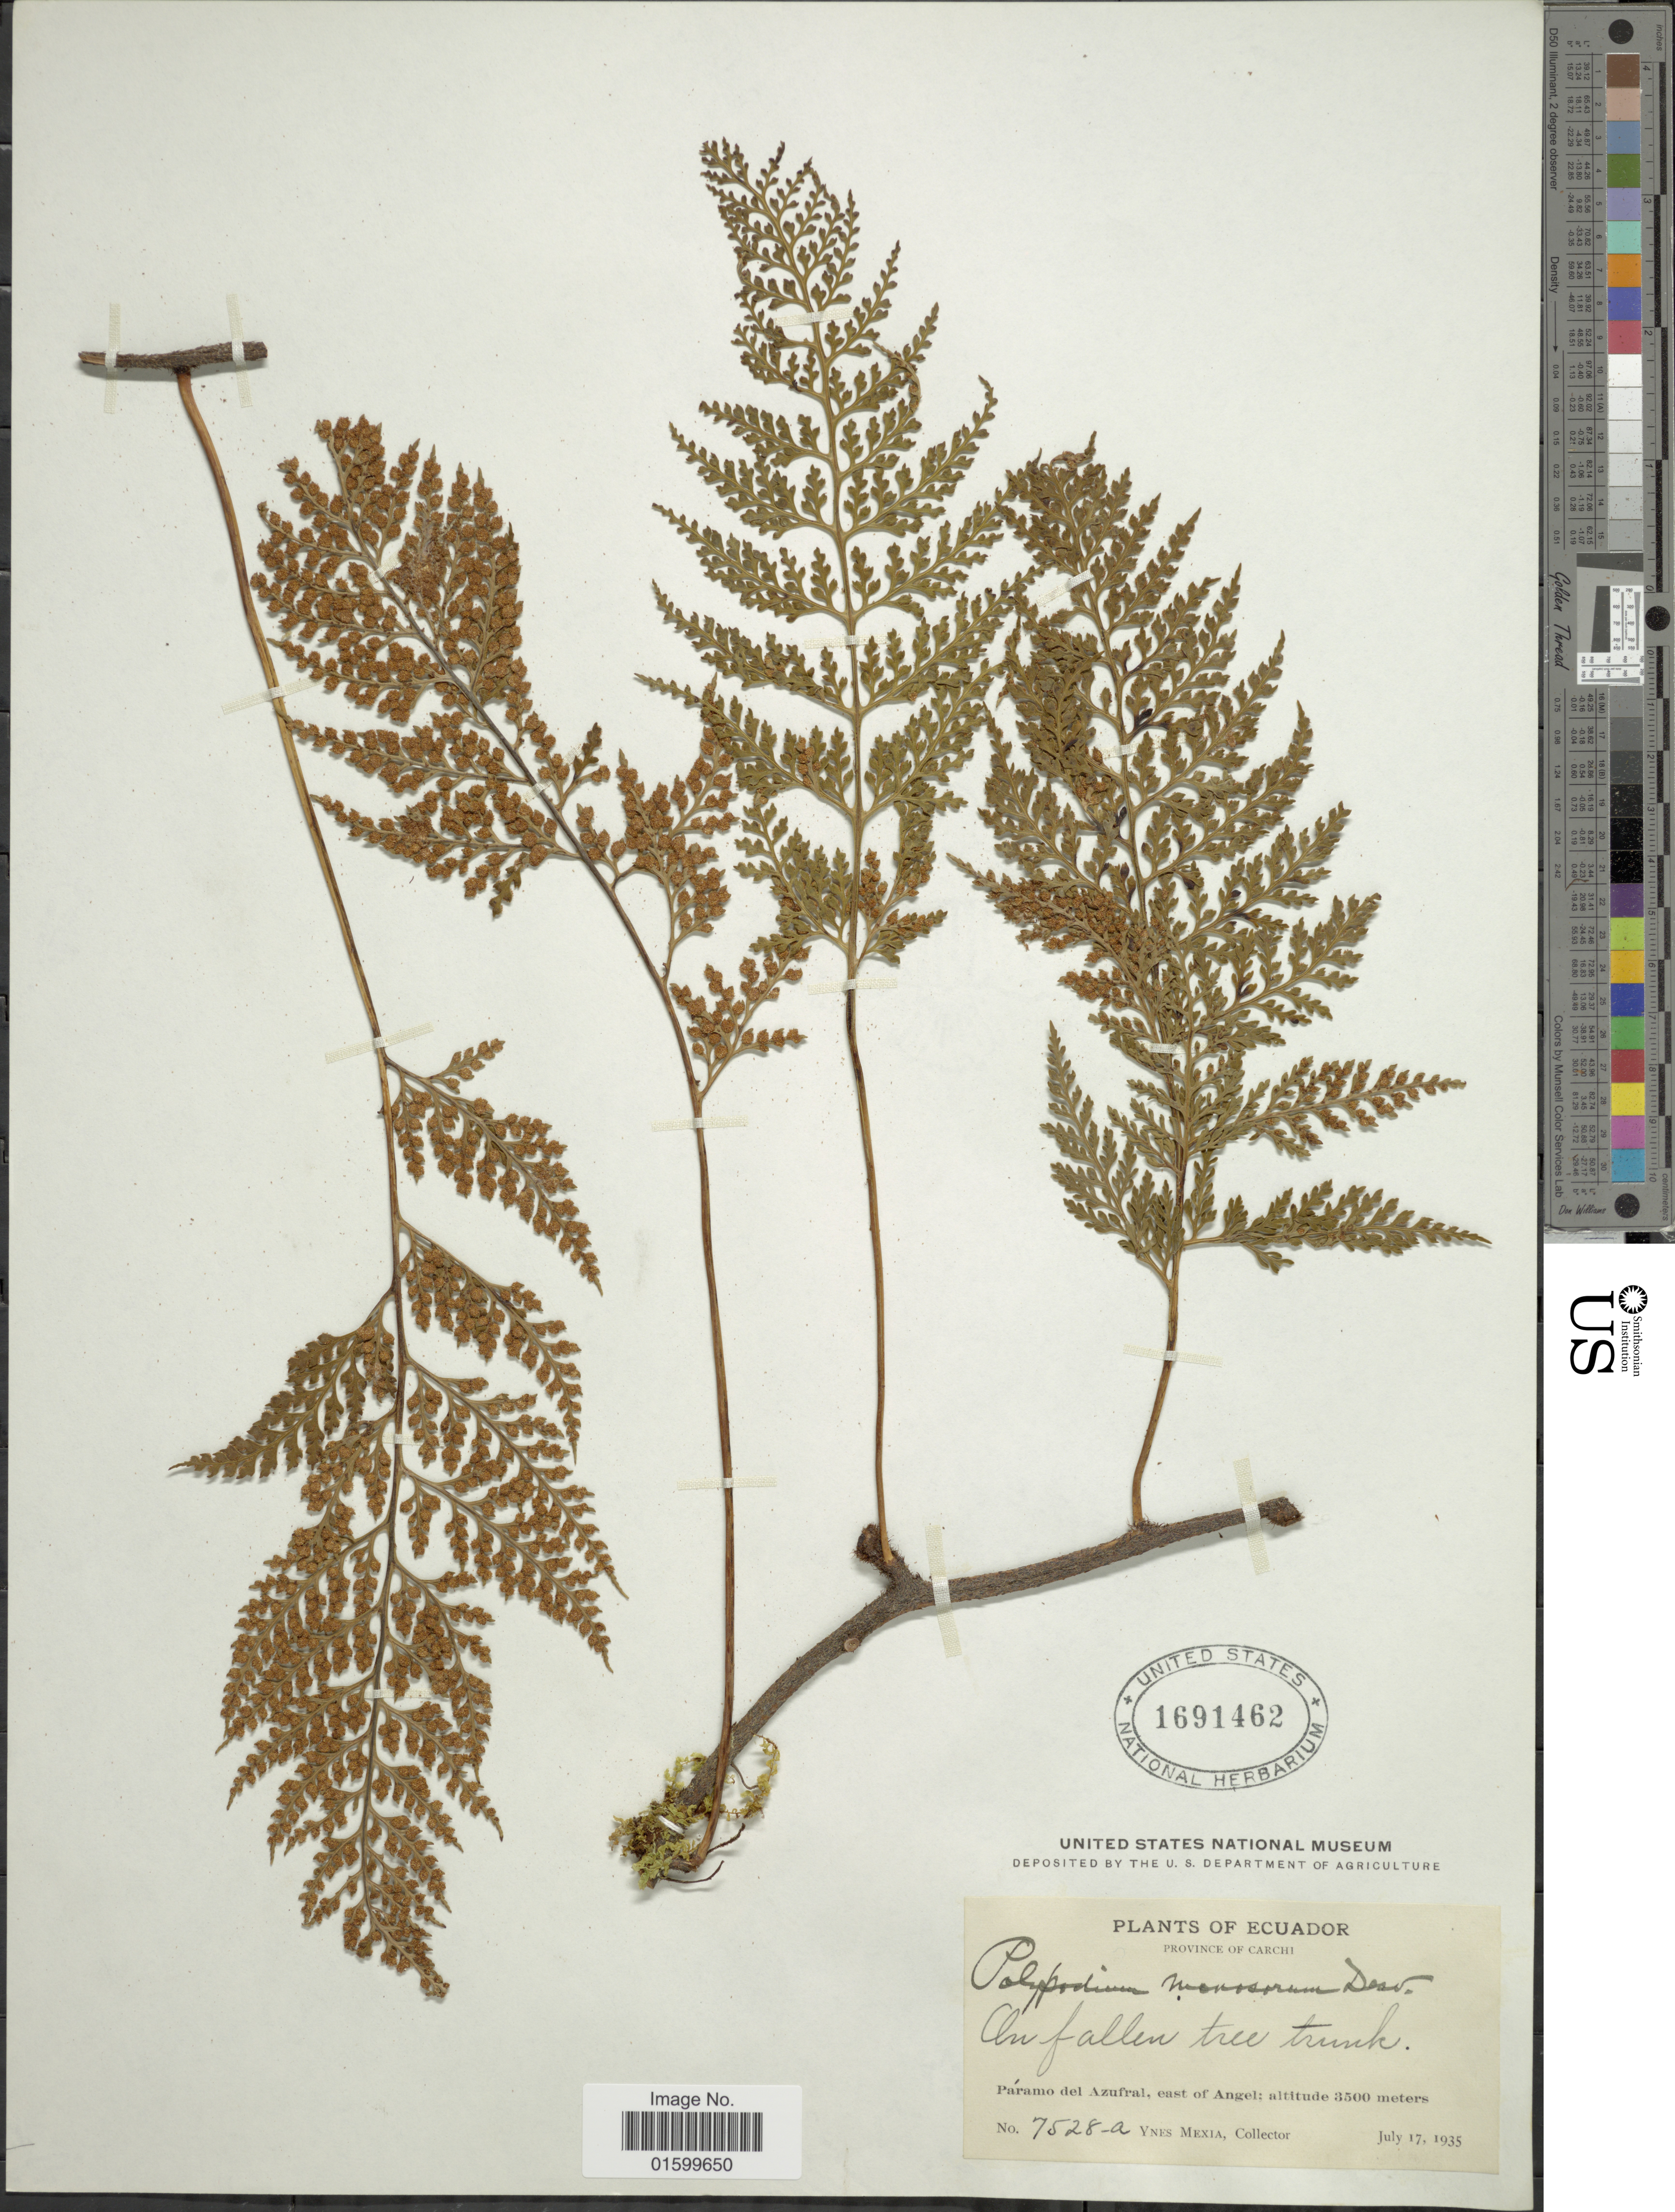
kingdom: Plantae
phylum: Tracheophyta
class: Polypodiopsida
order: Polypodiales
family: Polypodiaceae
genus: Pleopeltis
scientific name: Pleopeltis monosora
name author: (Desv.) A.R. Sm.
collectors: Y. Mexia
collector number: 7528a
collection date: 1935-07-17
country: Ecuador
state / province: Carchi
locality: Province of Carchi, Paramo del Azufral, east of Angel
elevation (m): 3500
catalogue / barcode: US 1691462